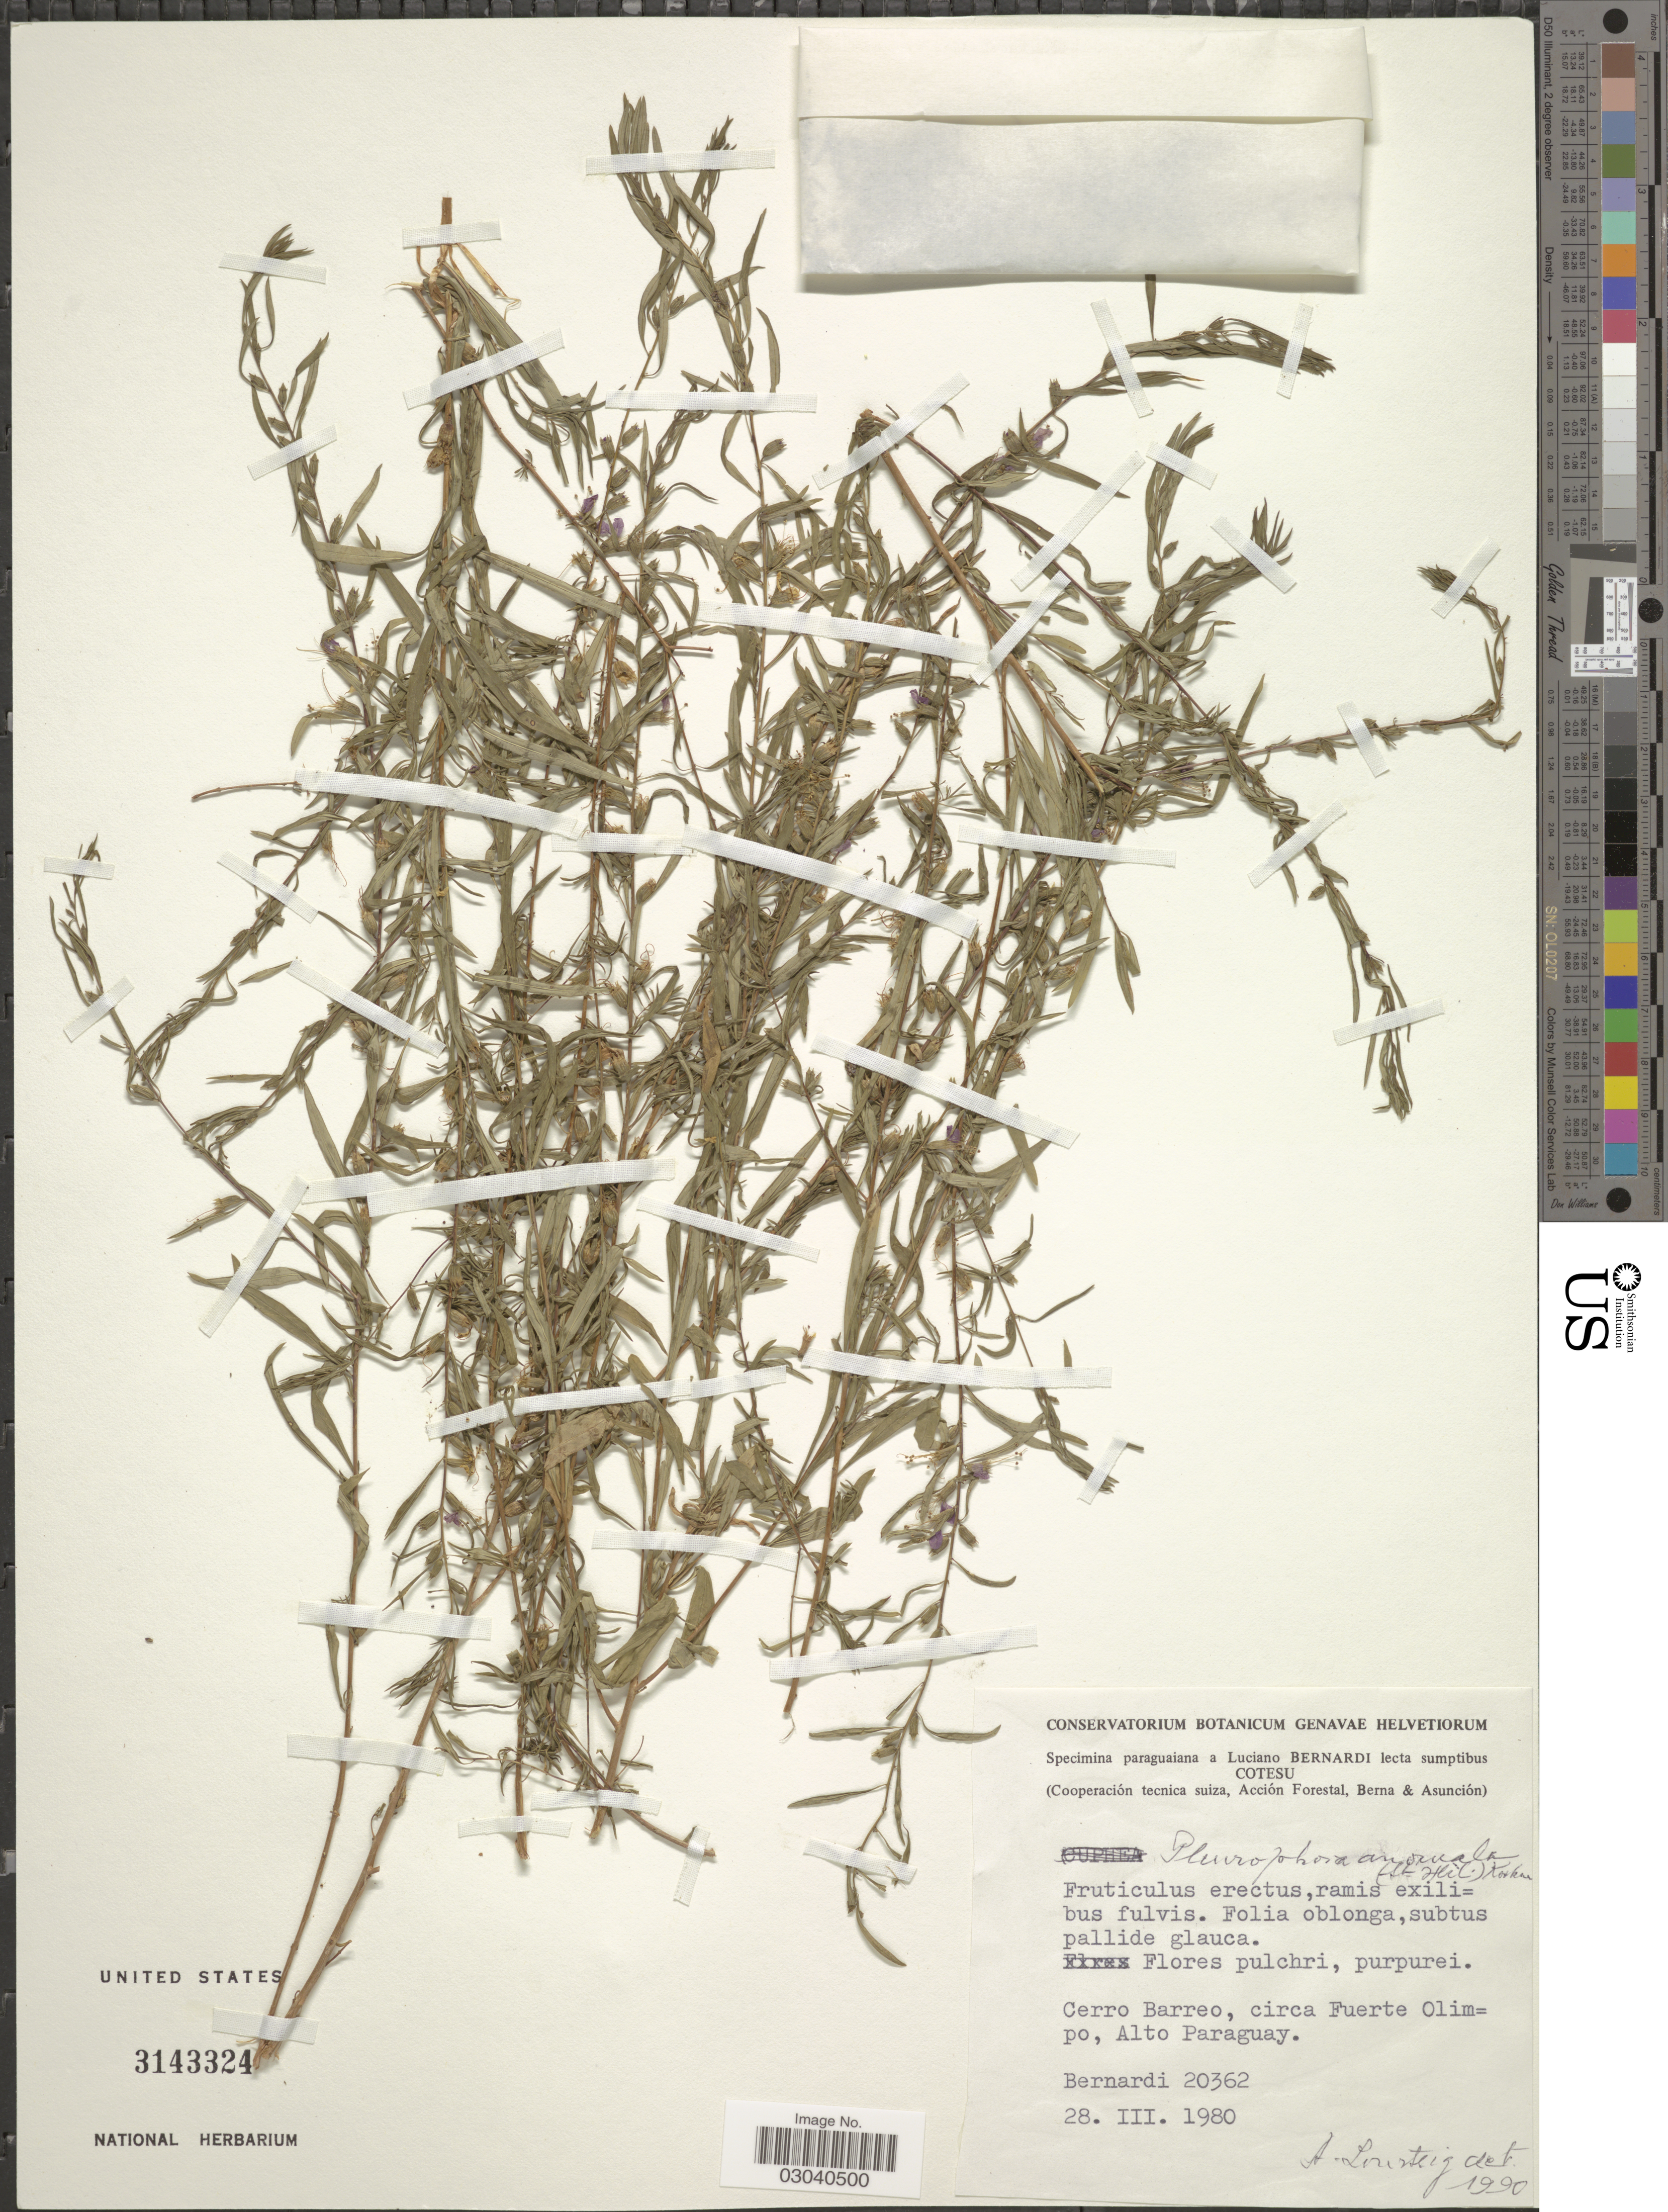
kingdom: Plantae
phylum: Tracheophyta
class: Magnoliopsida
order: Myrtales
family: Lythraceae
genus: Pleurophora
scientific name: Pleurophora anomala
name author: (A. St.-Hil.) Koehne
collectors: L. Bernardi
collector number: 20362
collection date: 1980-03-28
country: Paraguay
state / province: Alto Paraguay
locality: Cerro Barreo, circa Fuerte Olimpo.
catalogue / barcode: US 3143324